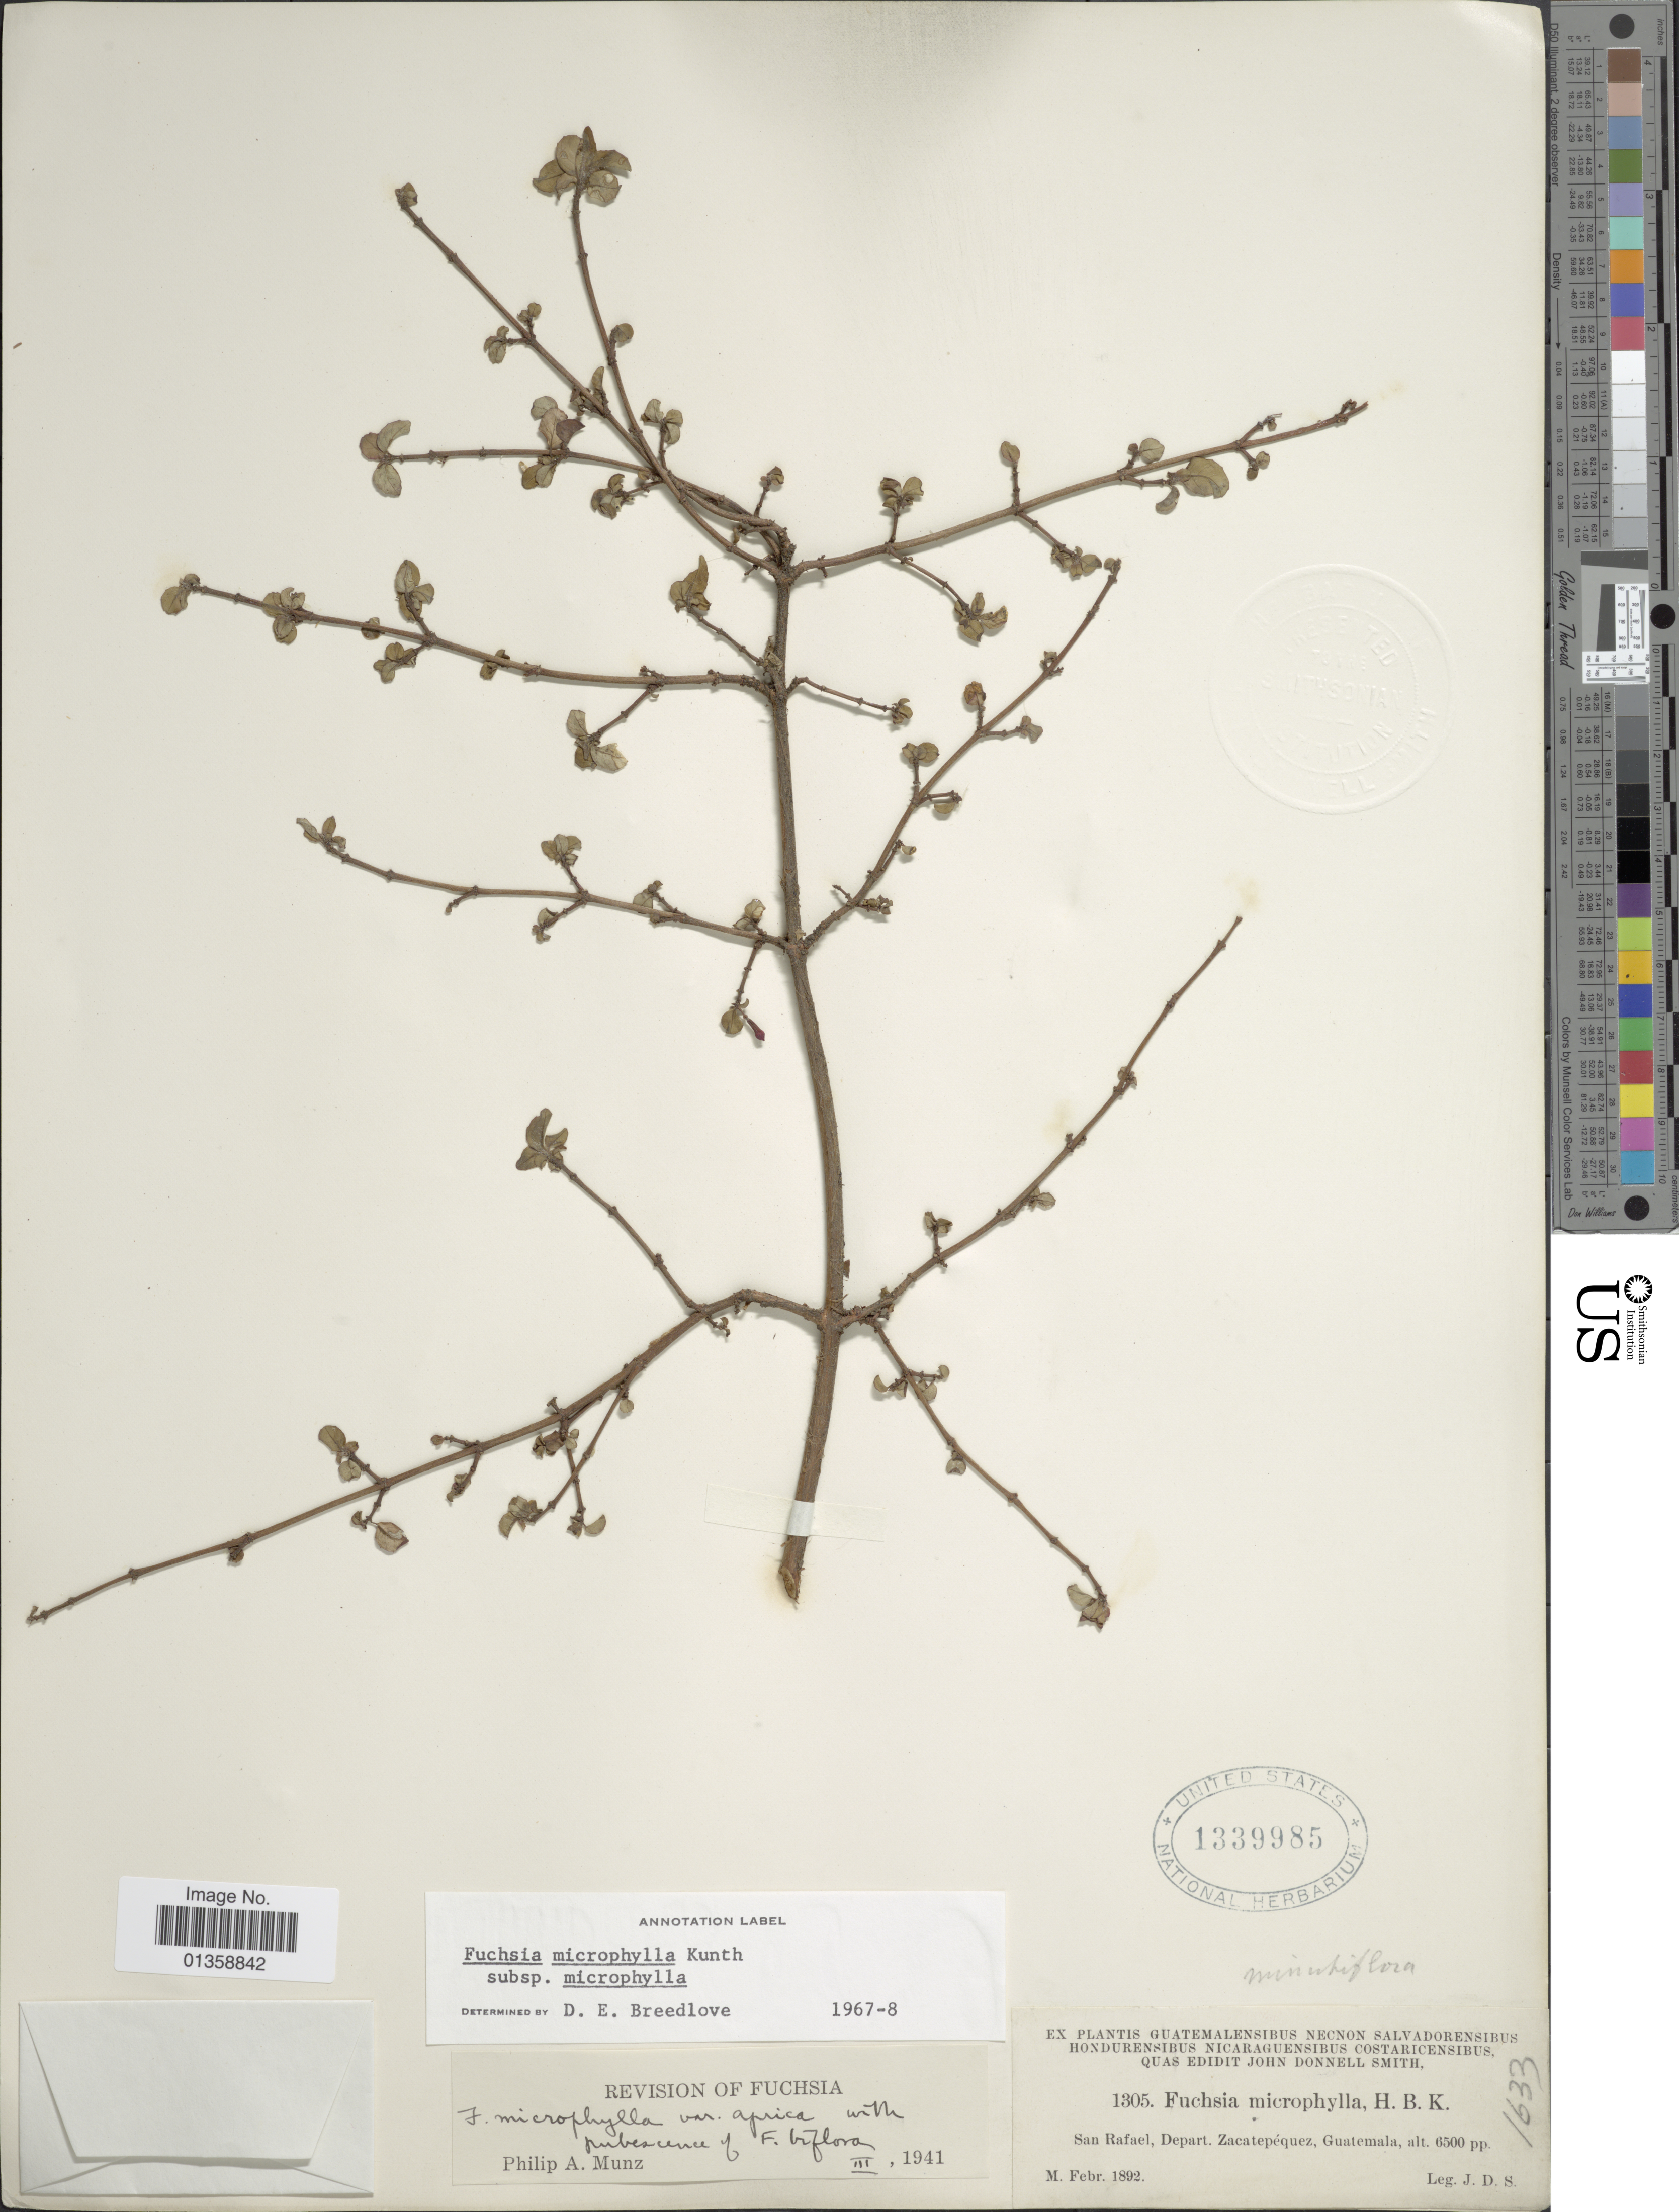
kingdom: Plantae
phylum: Tracheophyta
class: Magnoliopsida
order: Myrtales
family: Onagraceae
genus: Fuchsia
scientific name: Fuchsia microphylla subsp. microphylla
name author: Kunth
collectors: J. Donnell Smith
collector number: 1305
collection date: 1892-02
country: Guatemala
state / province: Sacatepéquez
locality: San Rafael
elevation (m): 1981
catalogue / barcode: US 1339985